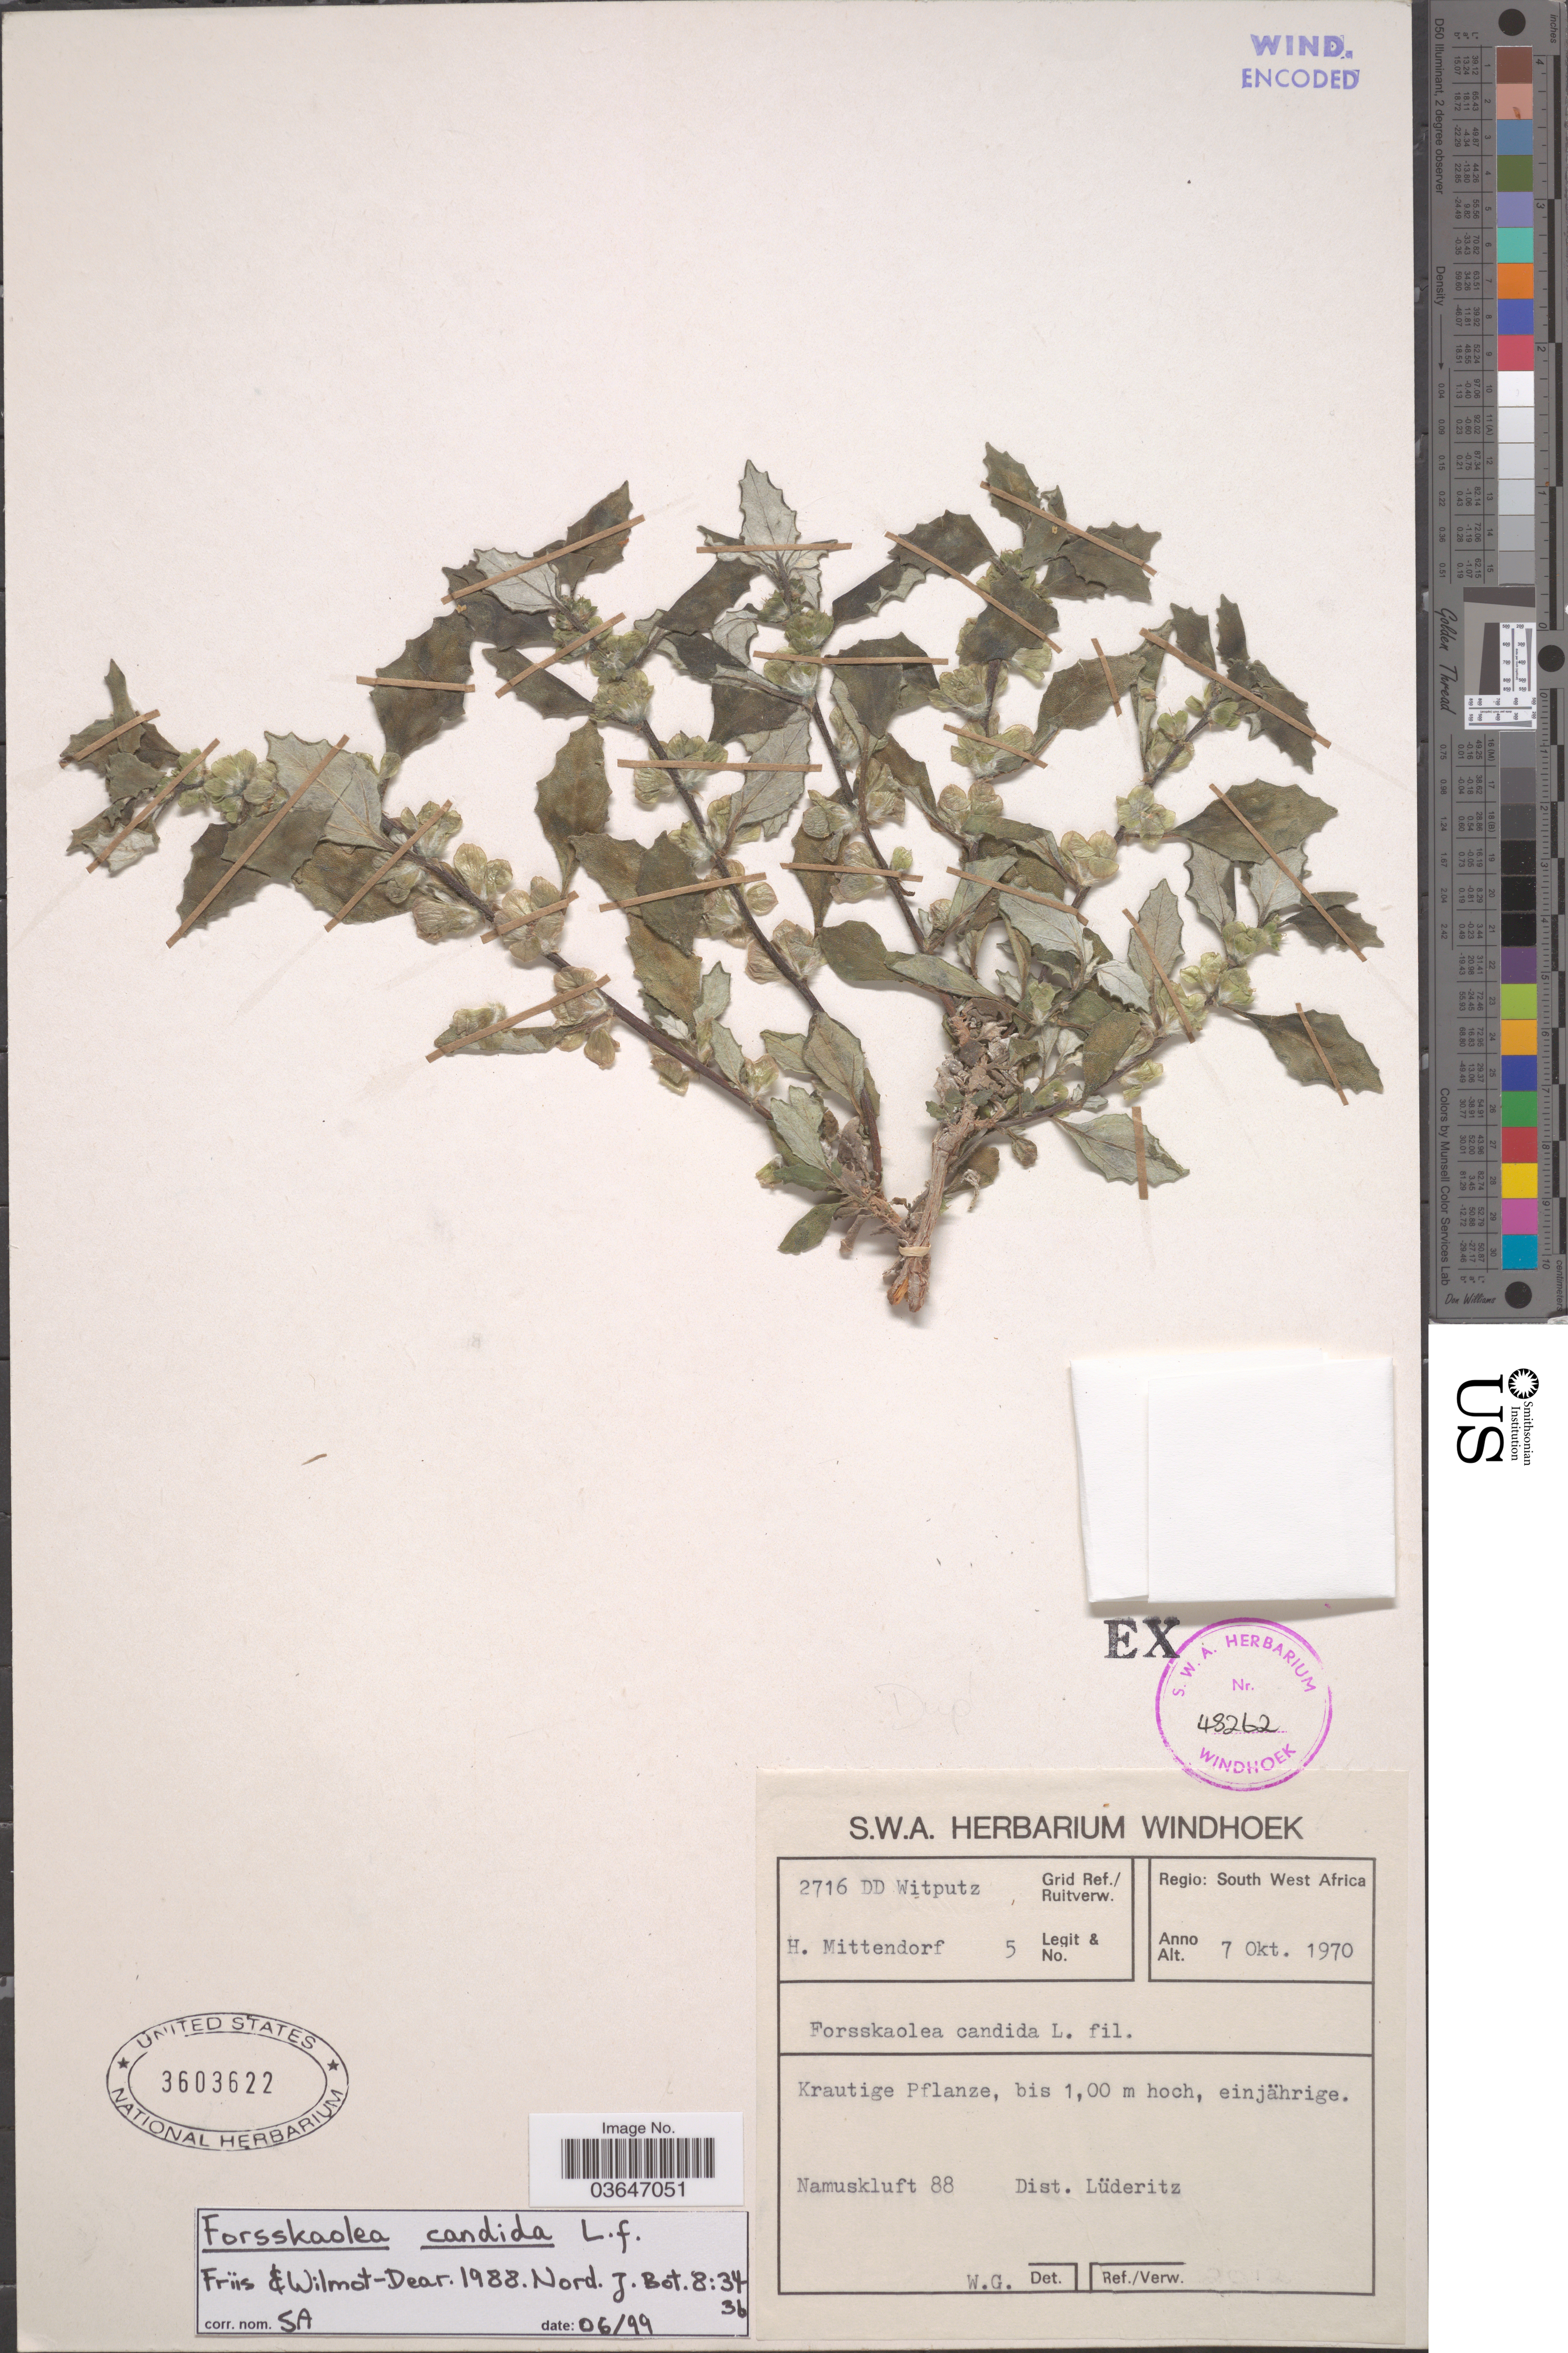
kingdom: Plantae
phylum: Tracheophyta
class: Magnoliopsida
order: Rosales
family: Urticaceae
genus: Forsskaolea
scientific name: Forsskaolea candida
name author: L. f.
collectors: H. Mittendorf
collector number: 5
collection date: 1970-10-07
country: Namibia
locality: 2716 DD Witputz Grid Ref./ Ruitverw. Regio: South West Africa. Namuskluft 88 Dist. Lüderitz.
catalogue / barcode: US 3603622